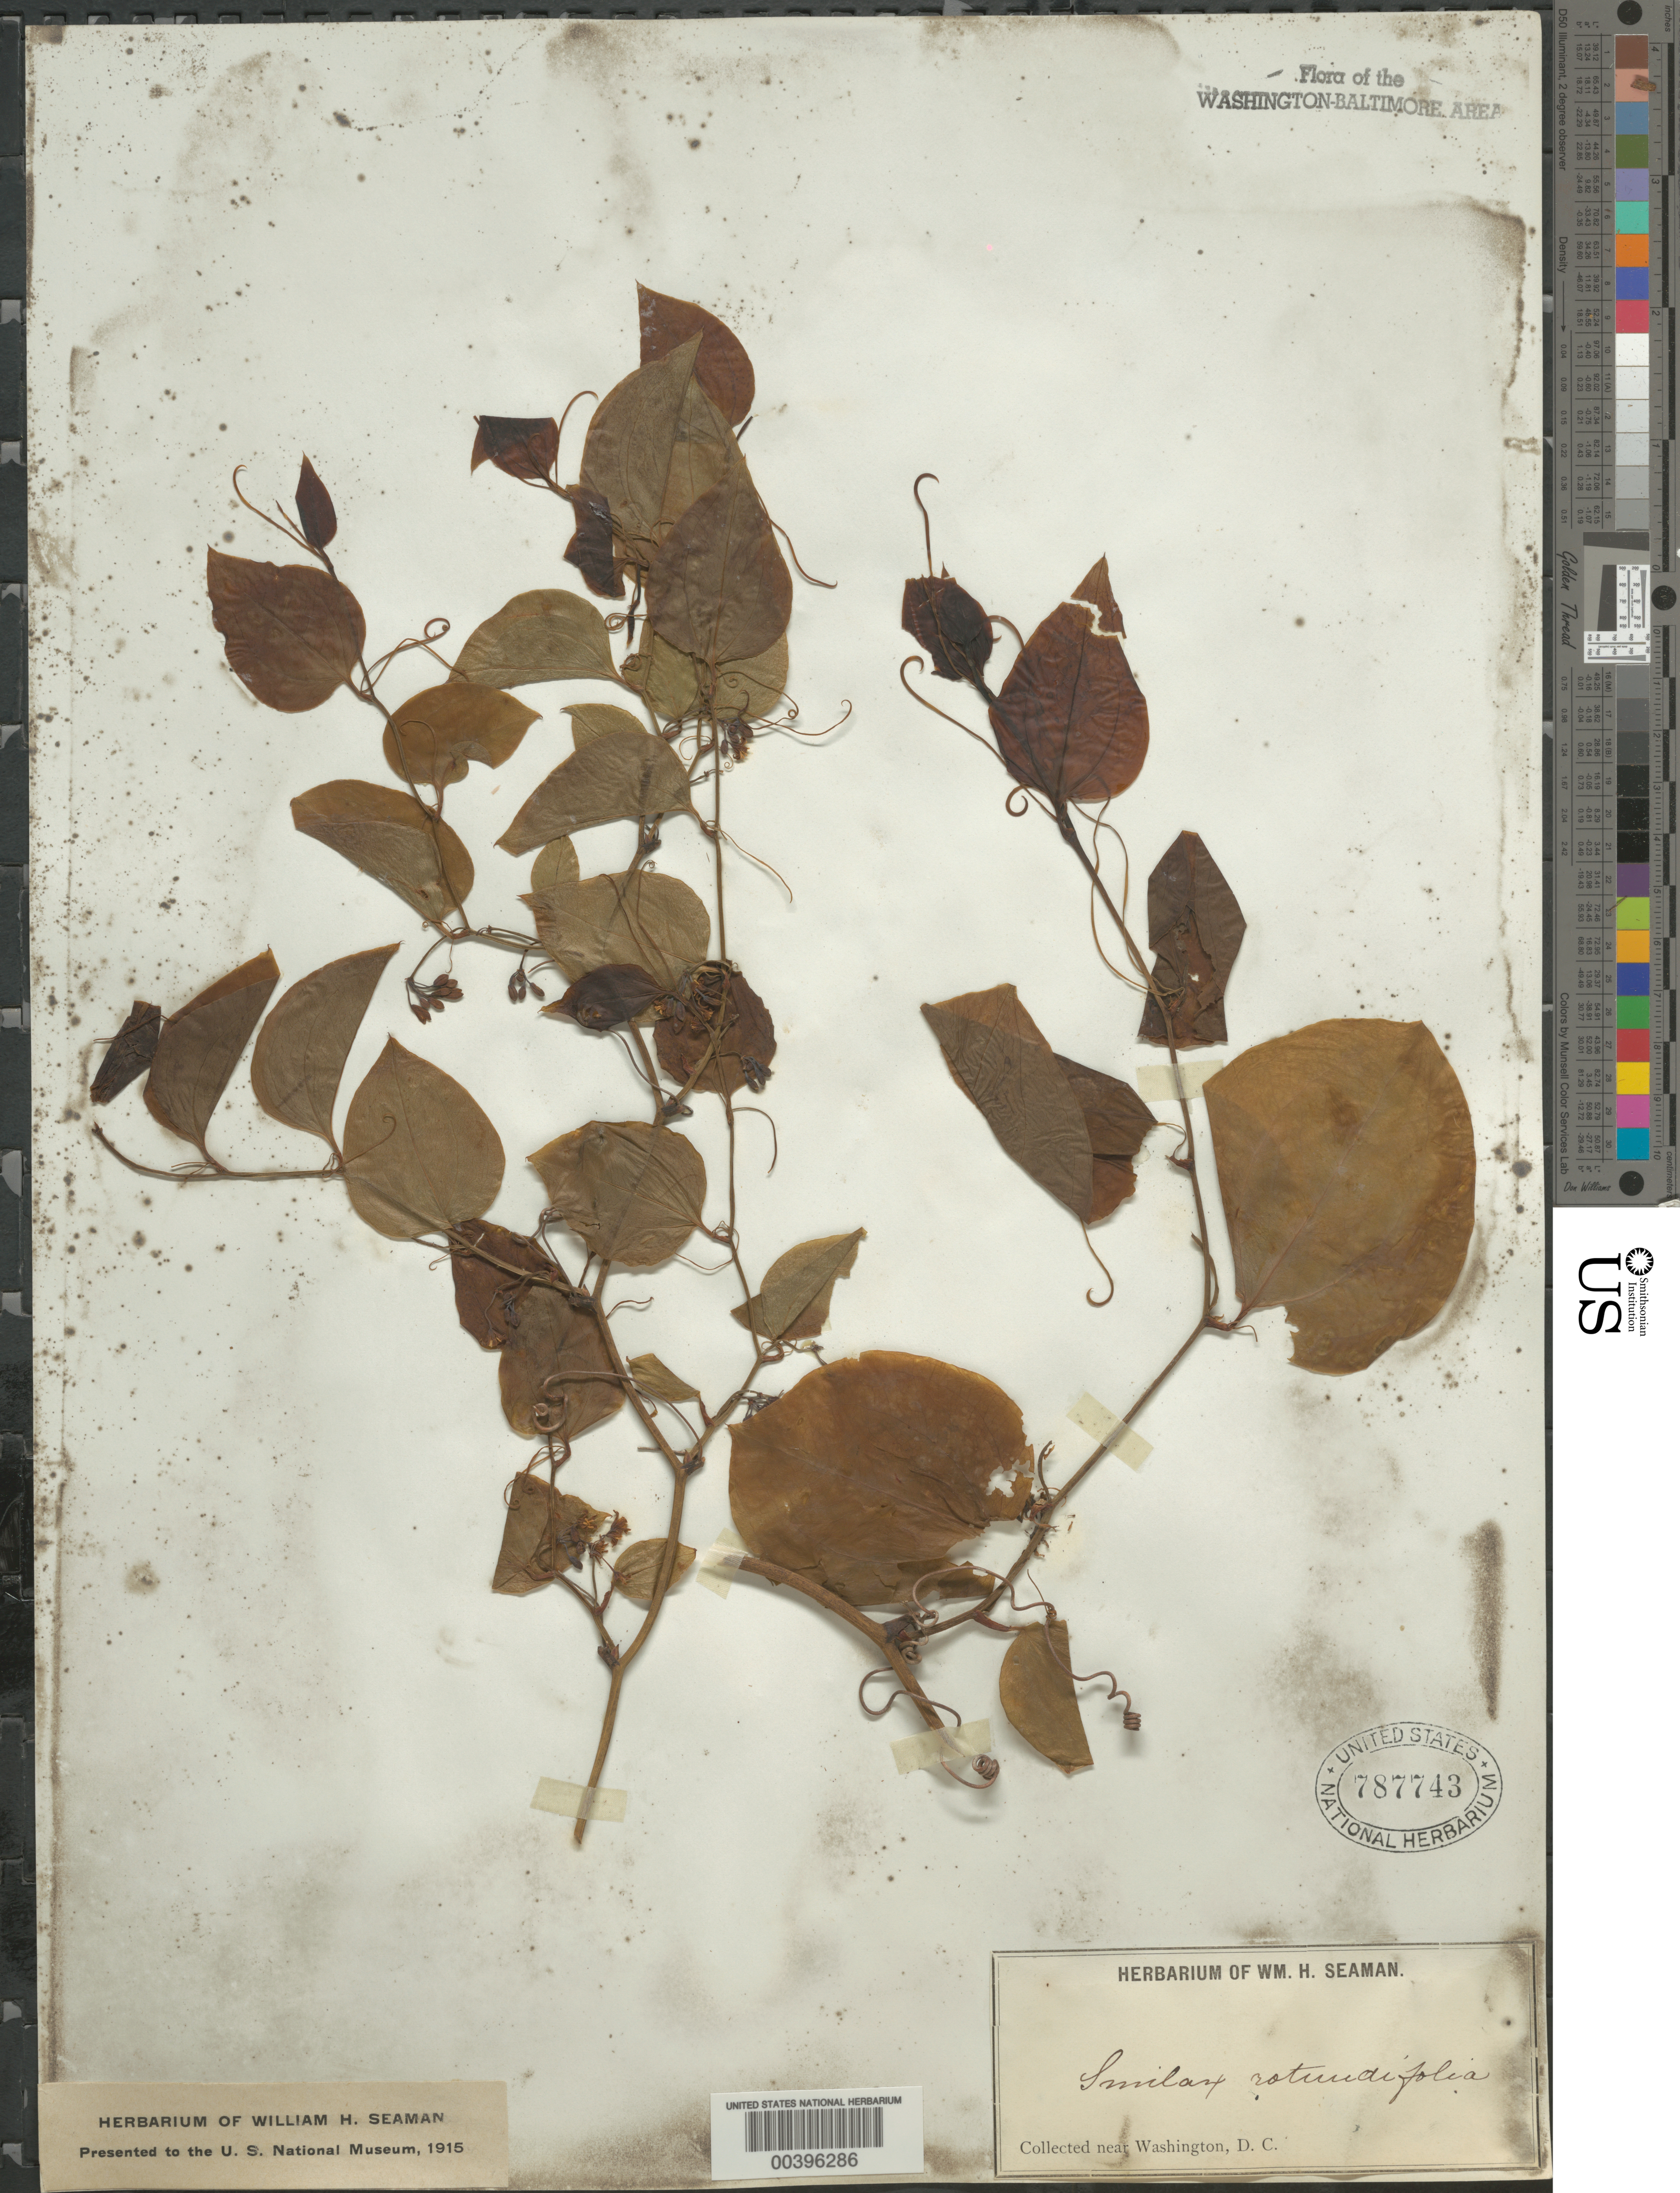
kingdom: Plantae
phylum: Tracheophyta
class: Liliopsida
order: Liliales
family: Smilacaceae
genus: Smilax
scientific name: Smilax rotundifolia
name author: L.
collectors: W. Seaman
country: United States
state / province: District of Columbia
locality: DC vicinity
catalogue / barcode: US 787743